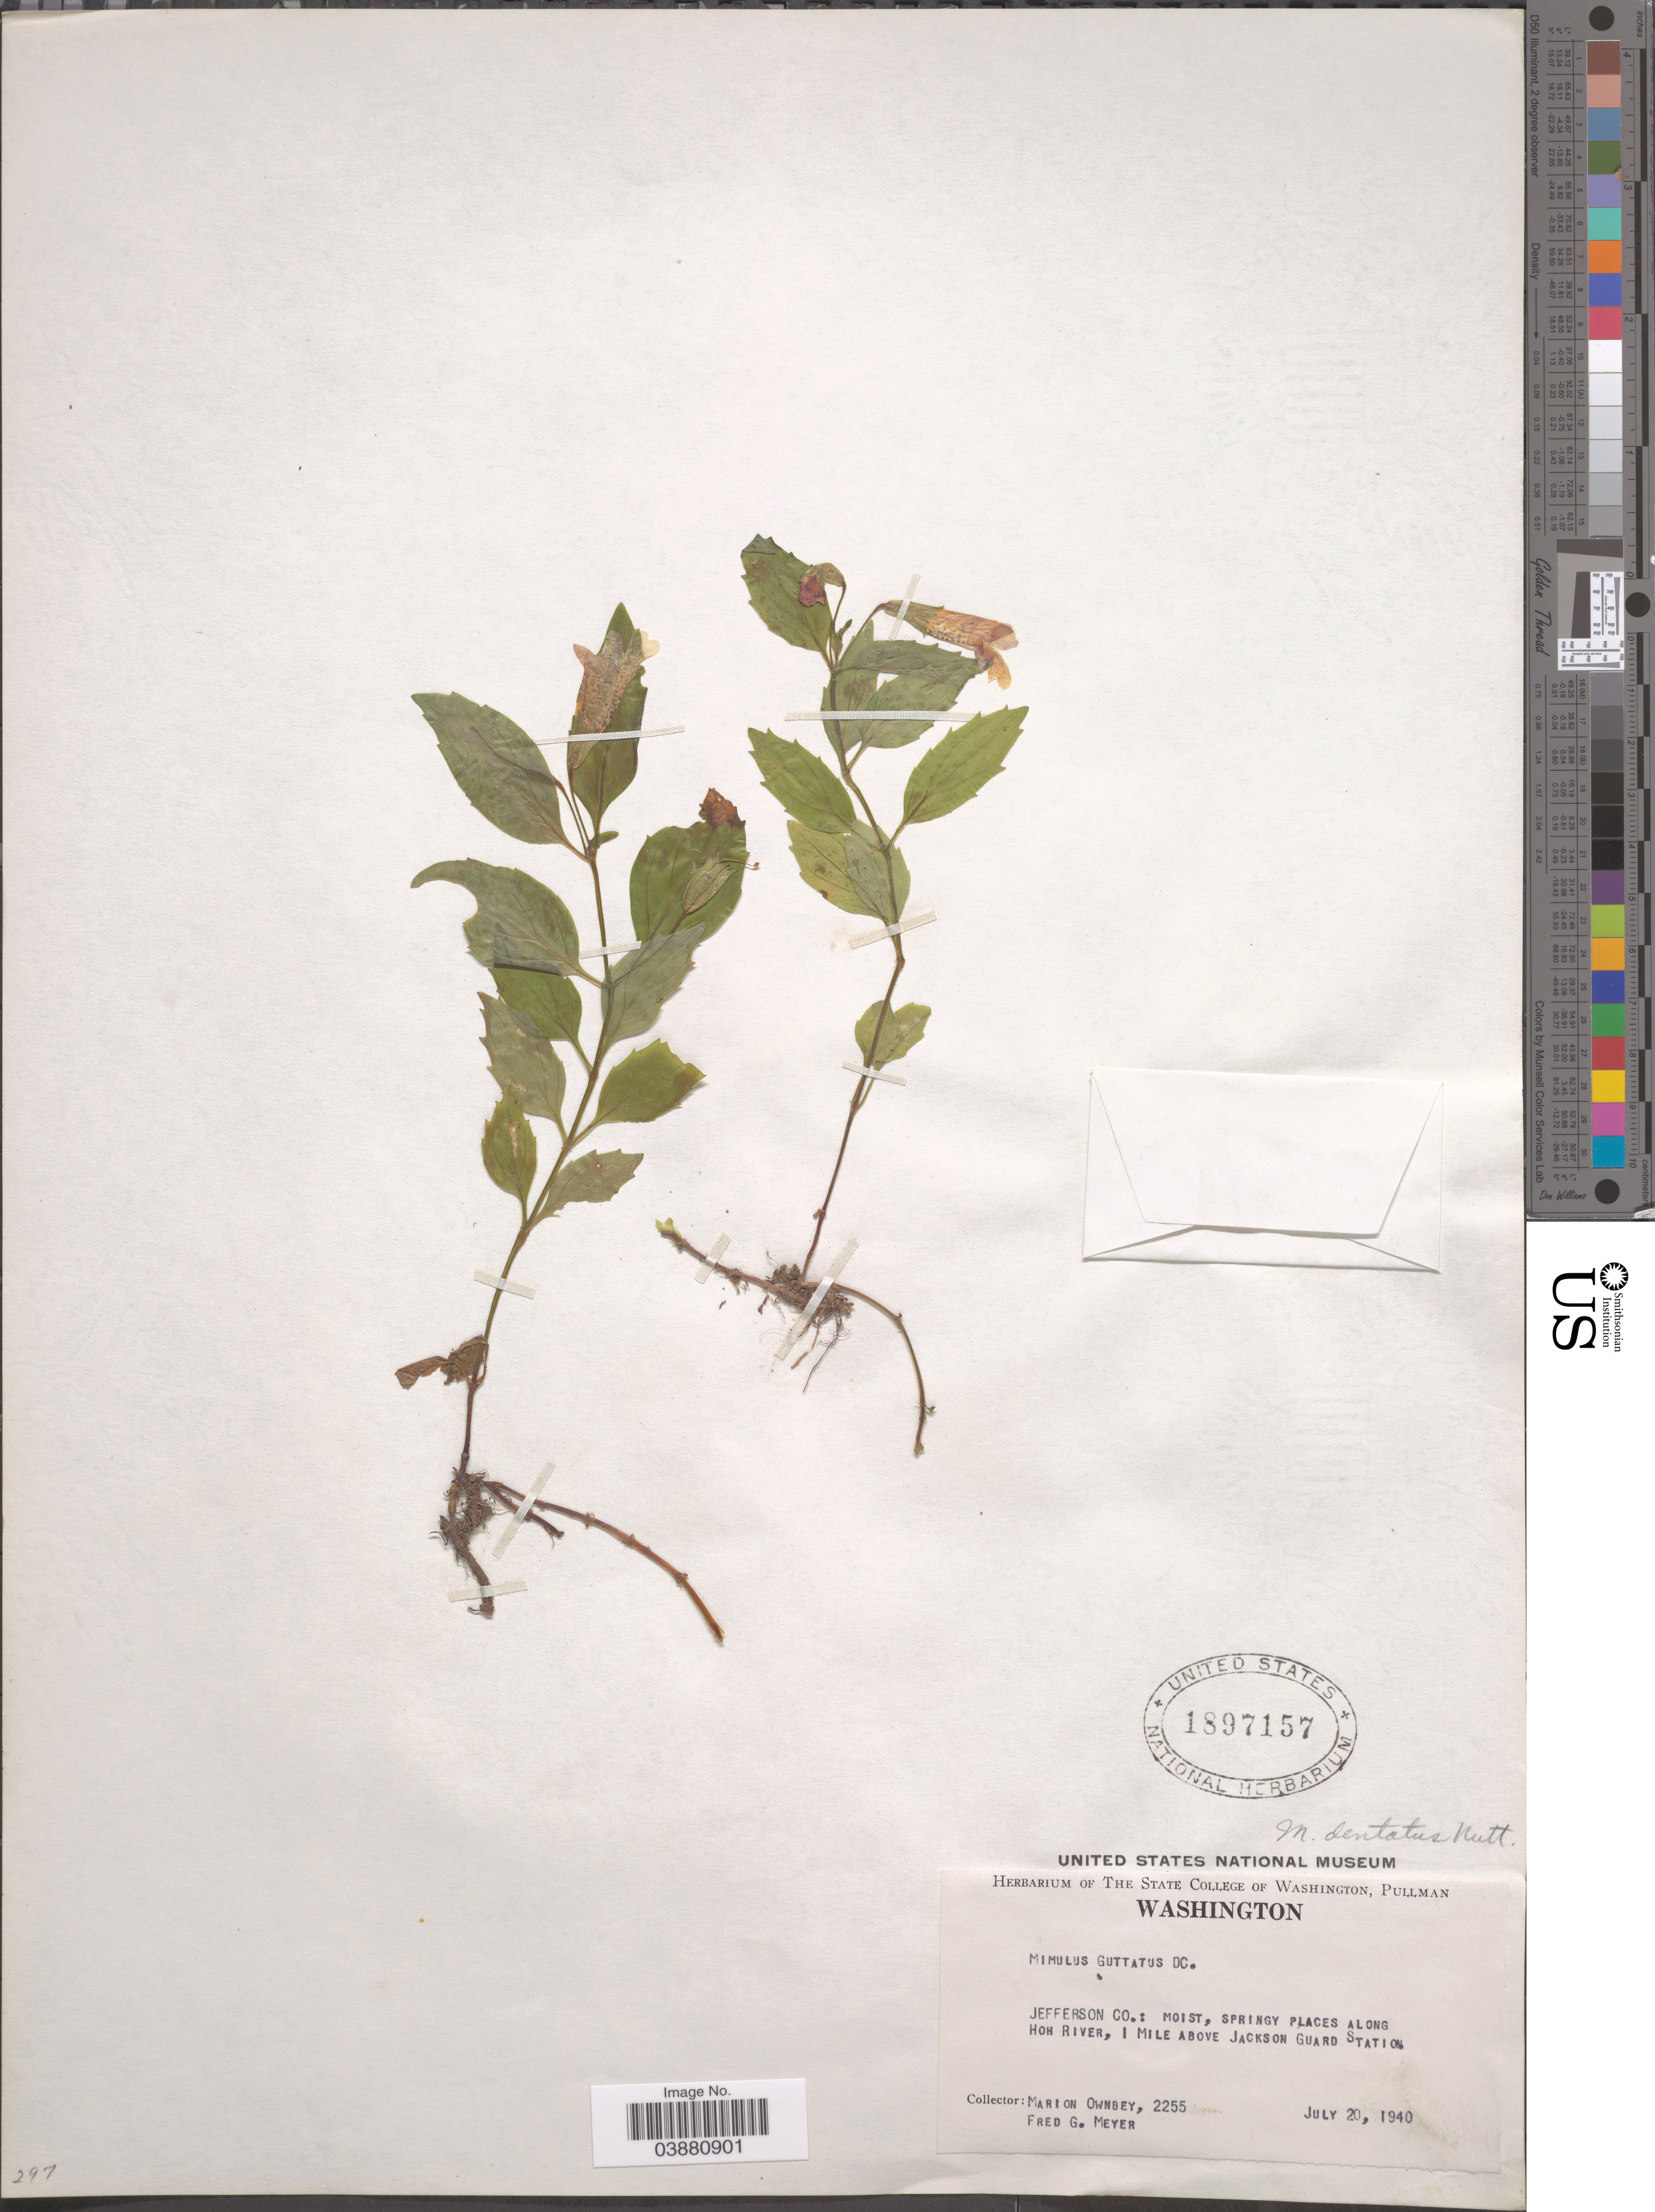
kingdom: Plantae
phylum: Tracheophyta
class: Magnoliopsida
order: Lamiales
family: Phrymaceae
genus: Mimulus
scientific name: Mimulus dentatus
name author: Nutt. ex Benth.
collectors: M. Ownbey & F. G. Meyer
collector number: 2255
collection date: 1940-07-20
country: United States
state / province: Washington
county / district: Jefferson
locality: Jefferson Co.: moist, springy places along Hoh River, 1 mile above Jackson Guard Station.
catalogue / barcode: US 1897157